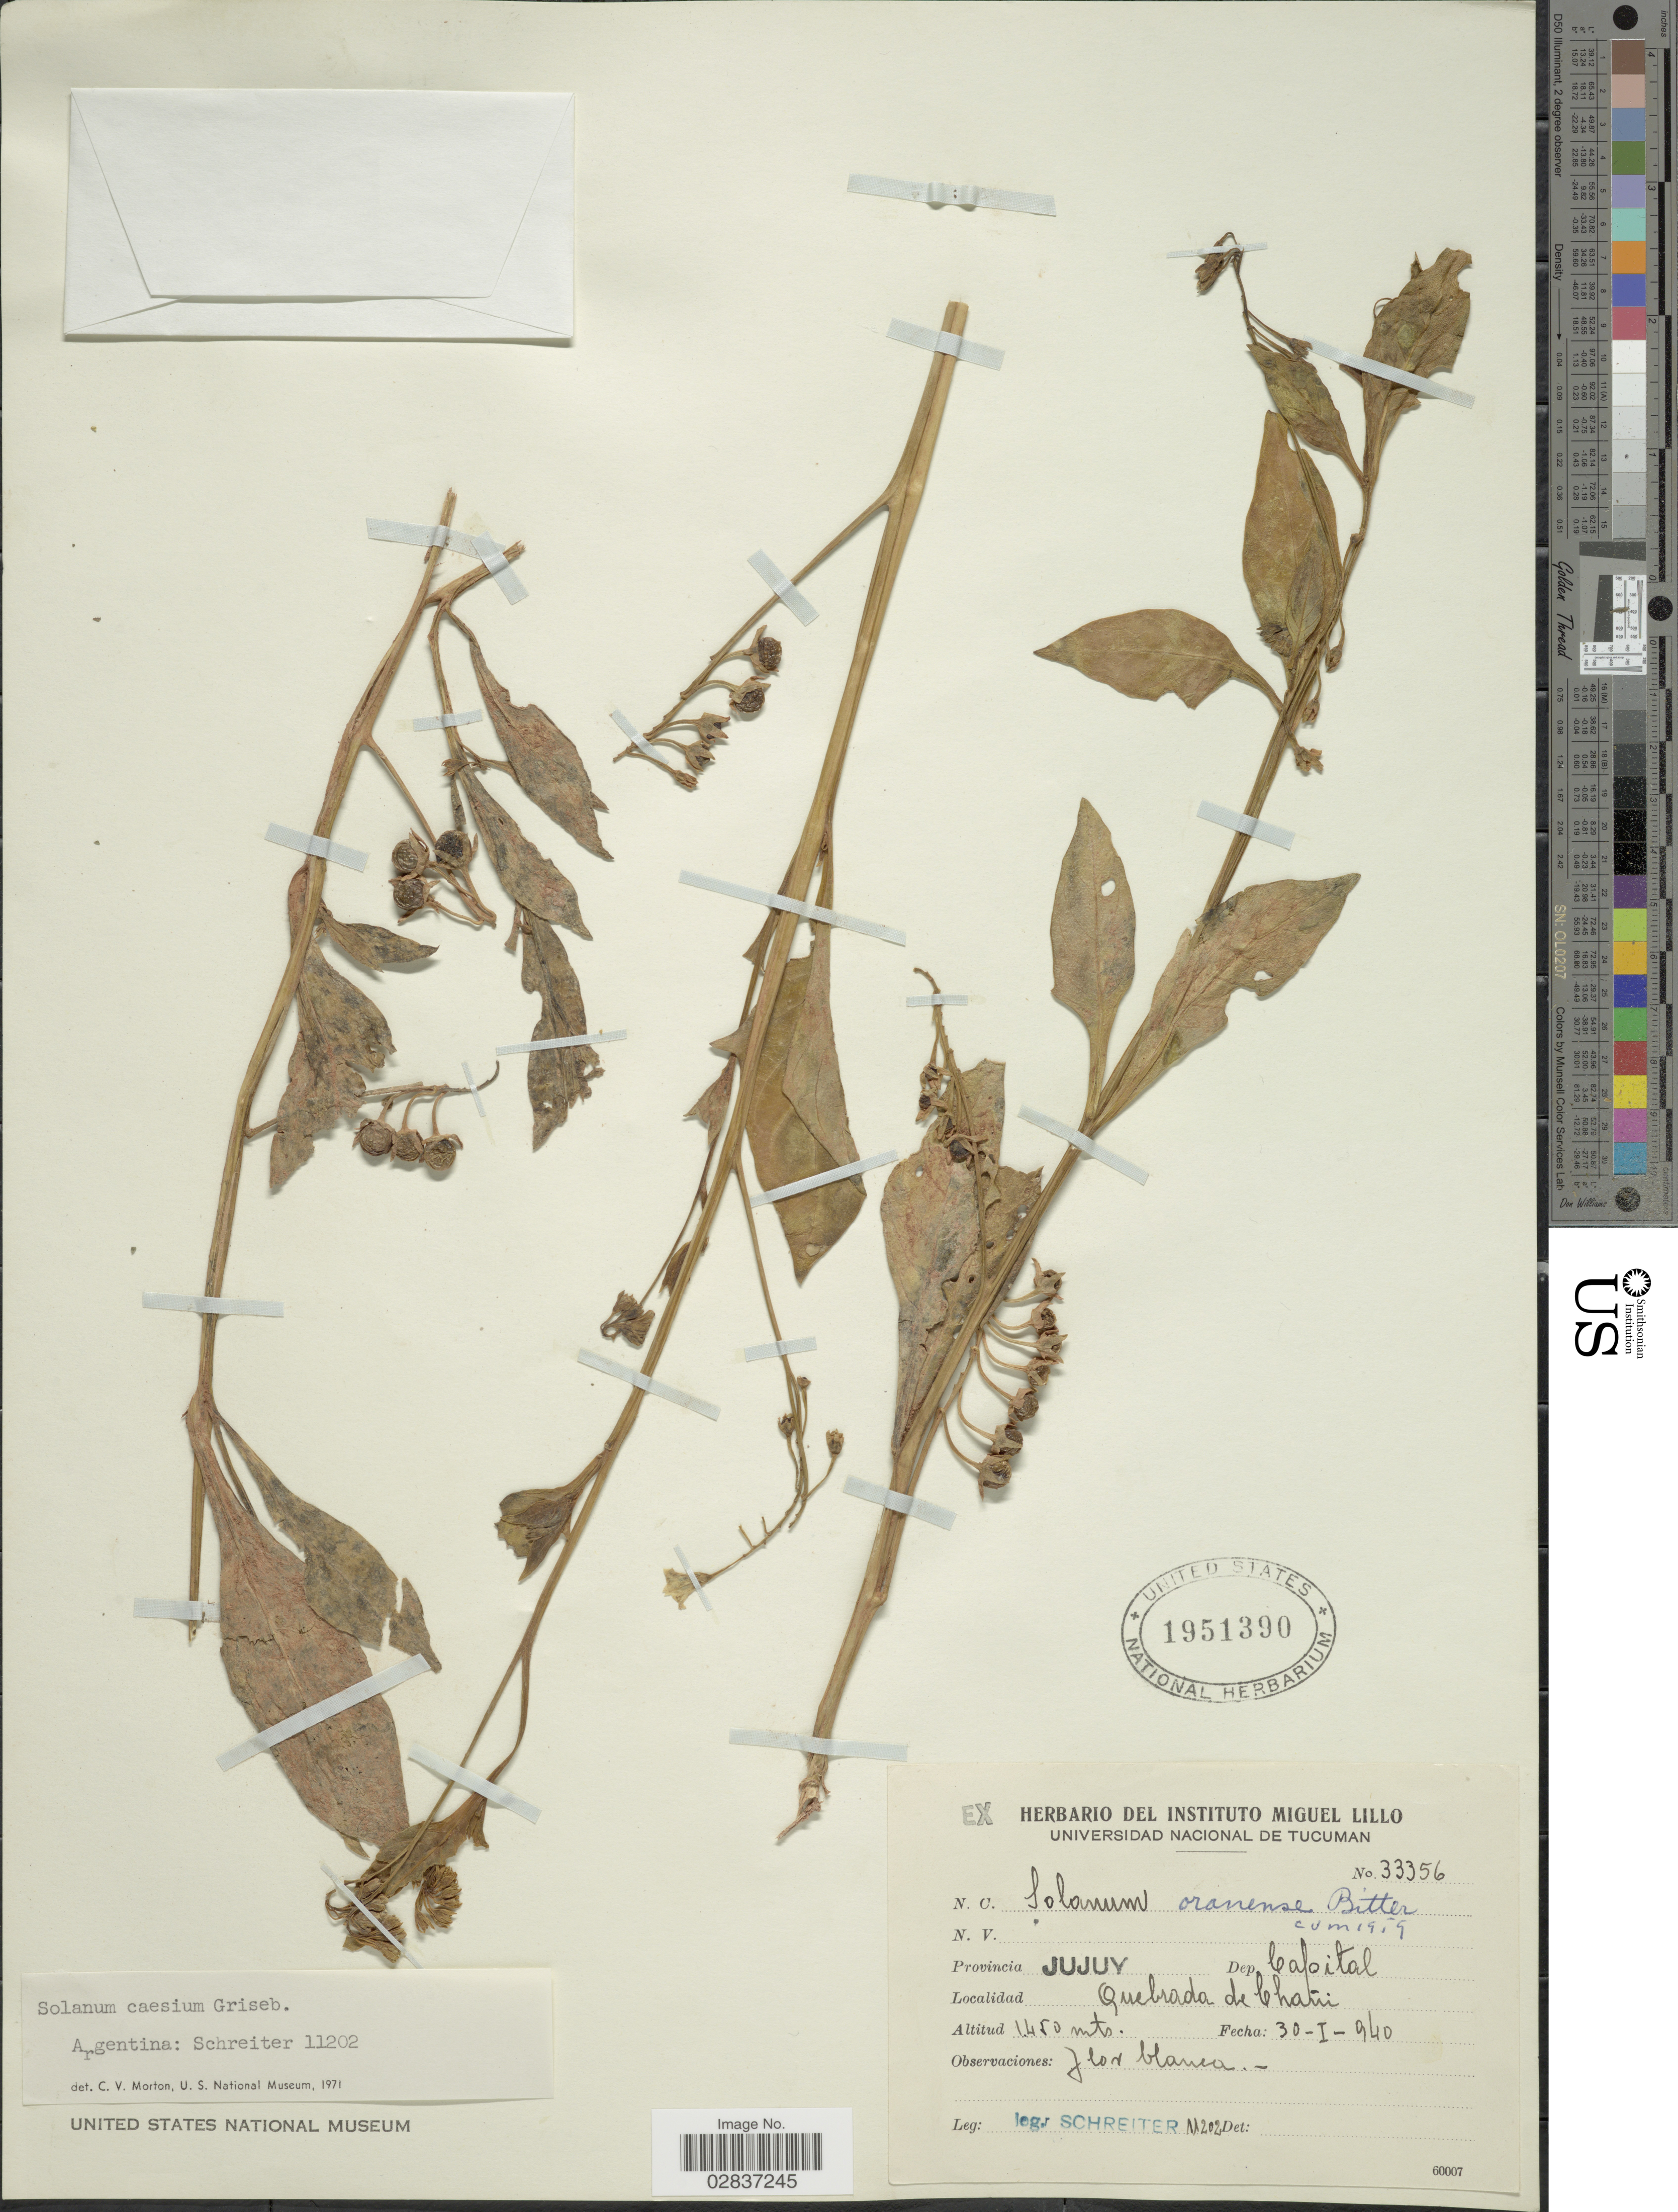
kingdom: Plantae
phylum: Tracheophyta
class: Magnoliopsida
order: Solanales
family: Solanaceae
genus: Solanum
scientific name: Solanum caesium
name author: Griseb.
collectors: -. Schreiter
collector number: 33356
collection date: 1940-01-30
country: Argentina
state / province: Jujuy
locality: Provincia Jujuy, Dep. Capital, Quebrada de Chani.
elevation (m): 1450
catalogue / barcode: US 1951390